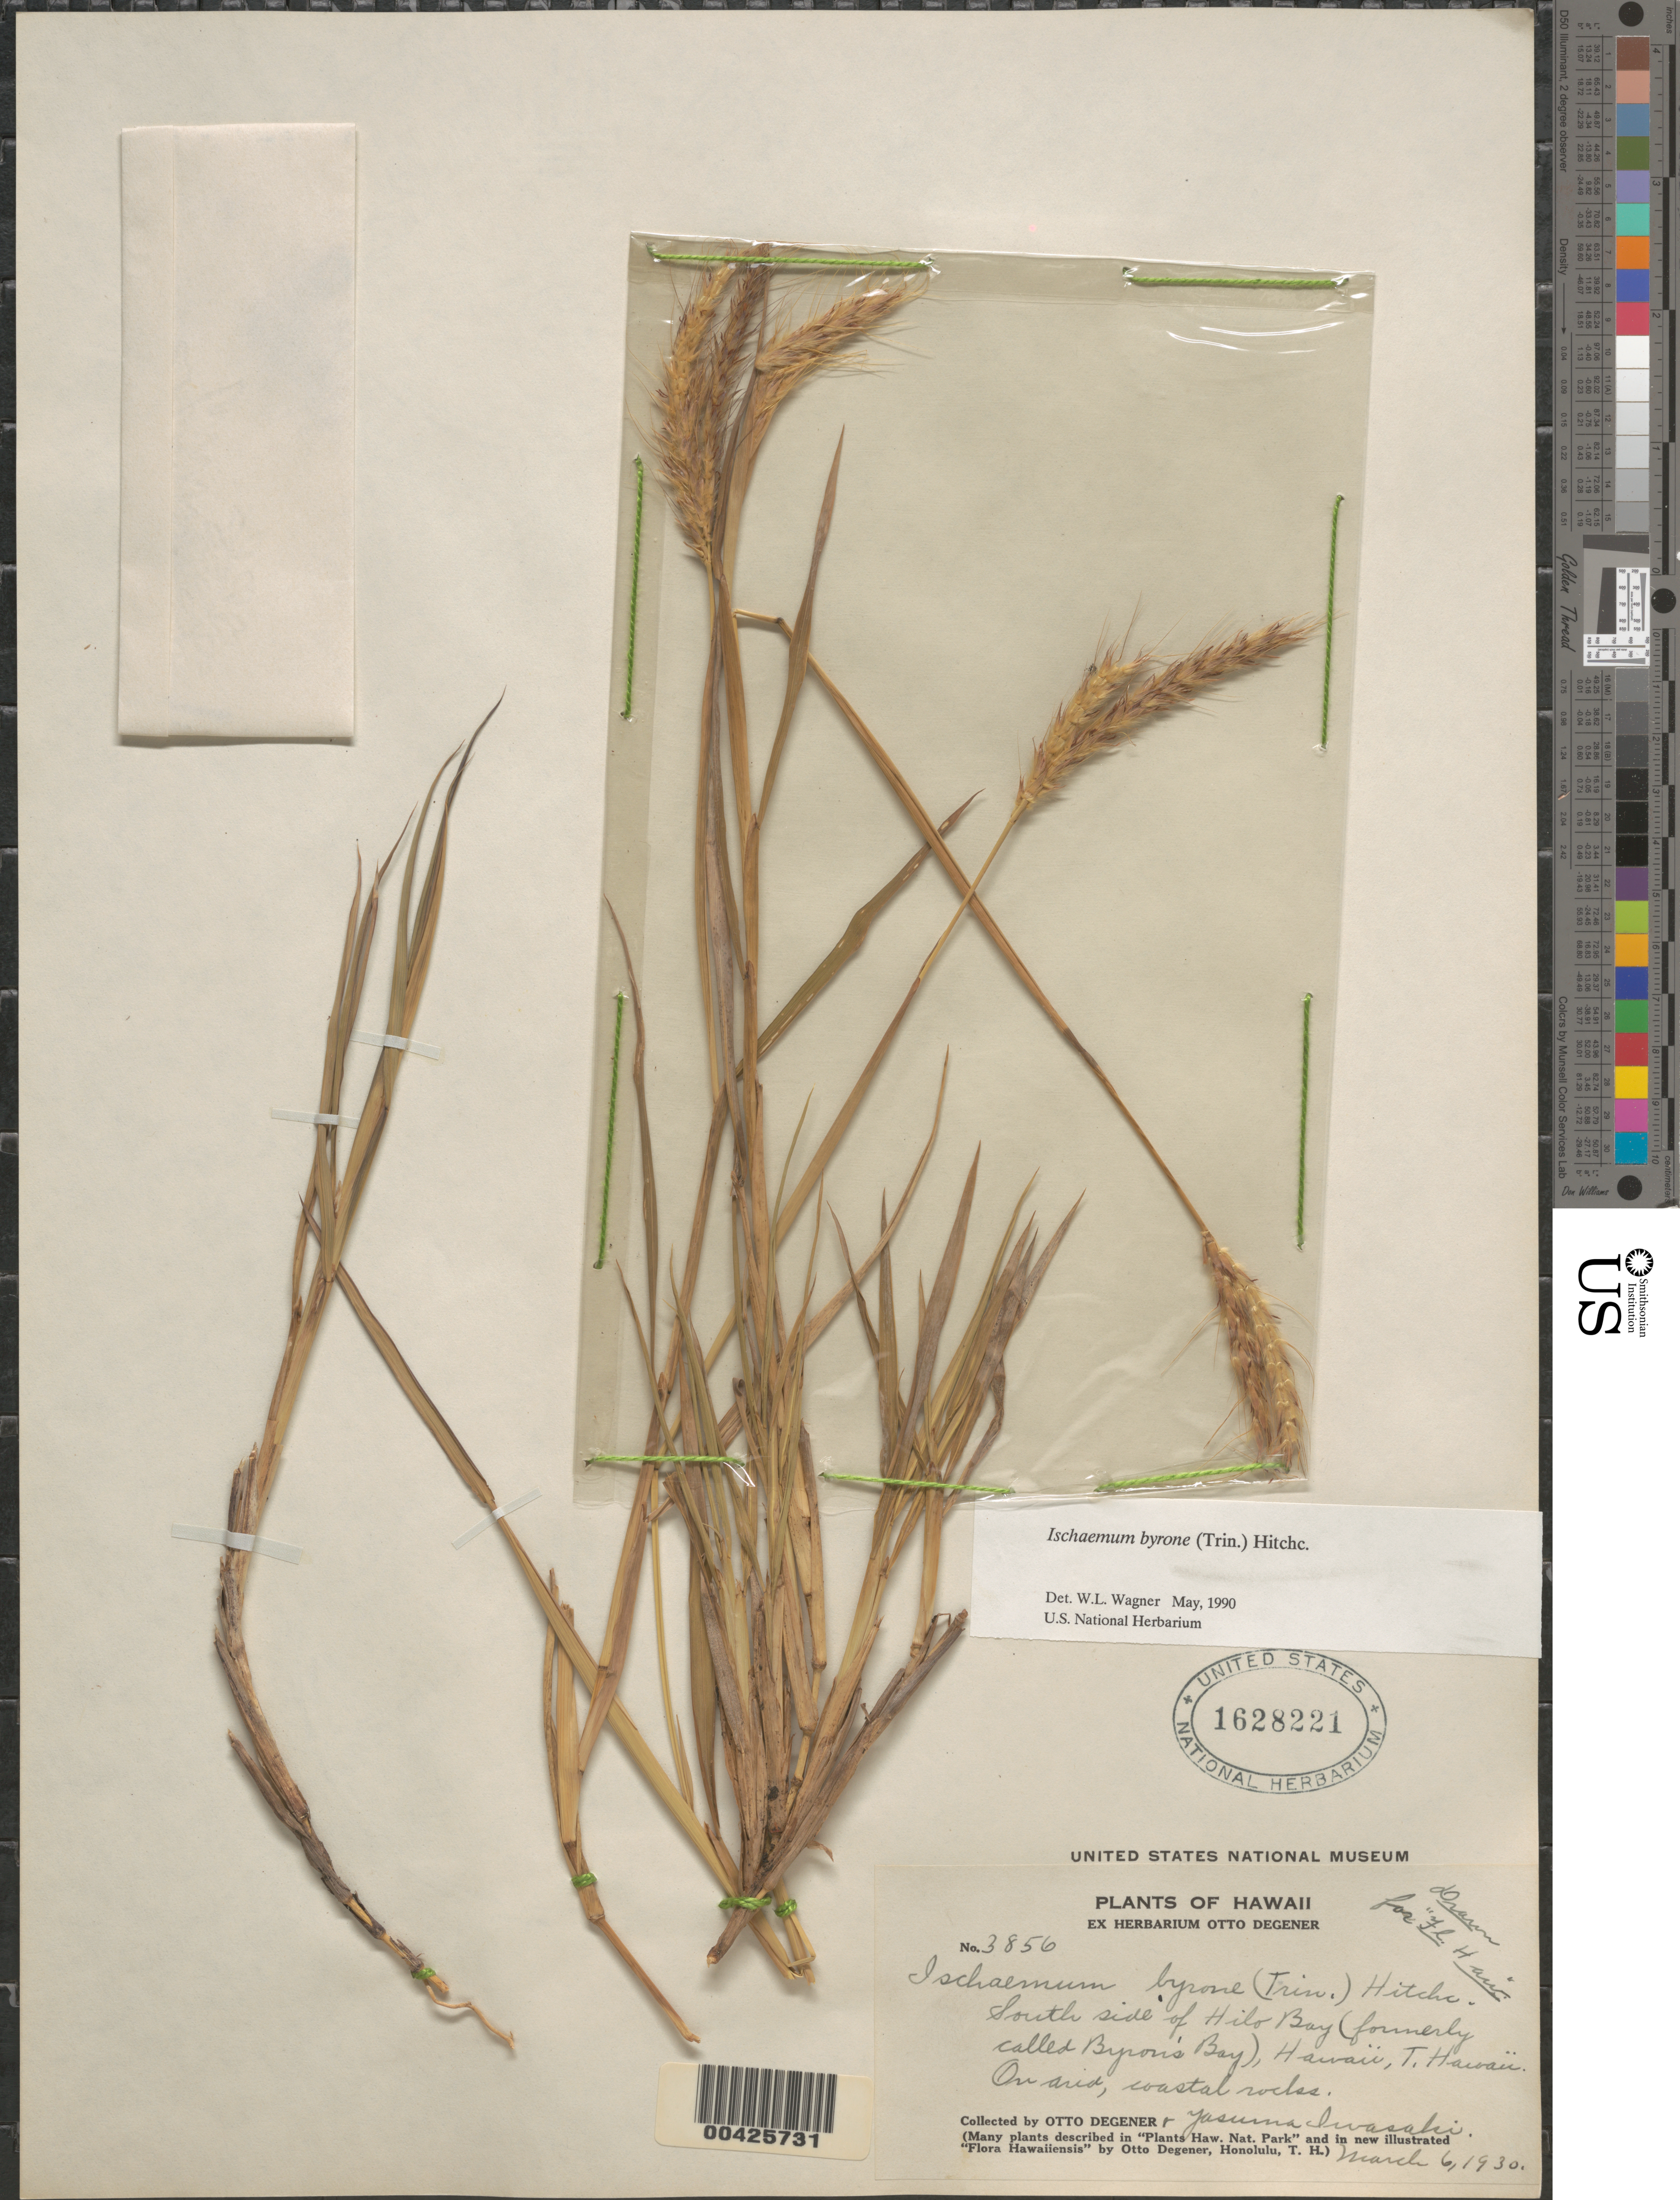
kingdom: Plantae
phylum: Tracheophyta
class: Liliopsida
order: Poales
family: Poaceae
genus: Ischaemum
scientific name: Ischaemum byrone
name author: (Trin.) Hitchc.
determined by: Wagner, W. L., (BOT), Smithsonian Institution - National Museum of Natural History (UNITED STATES)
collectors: O. Degener & Y. Iwasaki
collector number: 3856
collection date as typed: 6 Mar 1930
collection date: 1930-03-06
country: United States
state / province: Hawaii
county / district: Hawaii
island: Hawaii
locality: S side of Hilo Bay (formerly called Byron's Bay)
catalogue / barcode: US 1628221